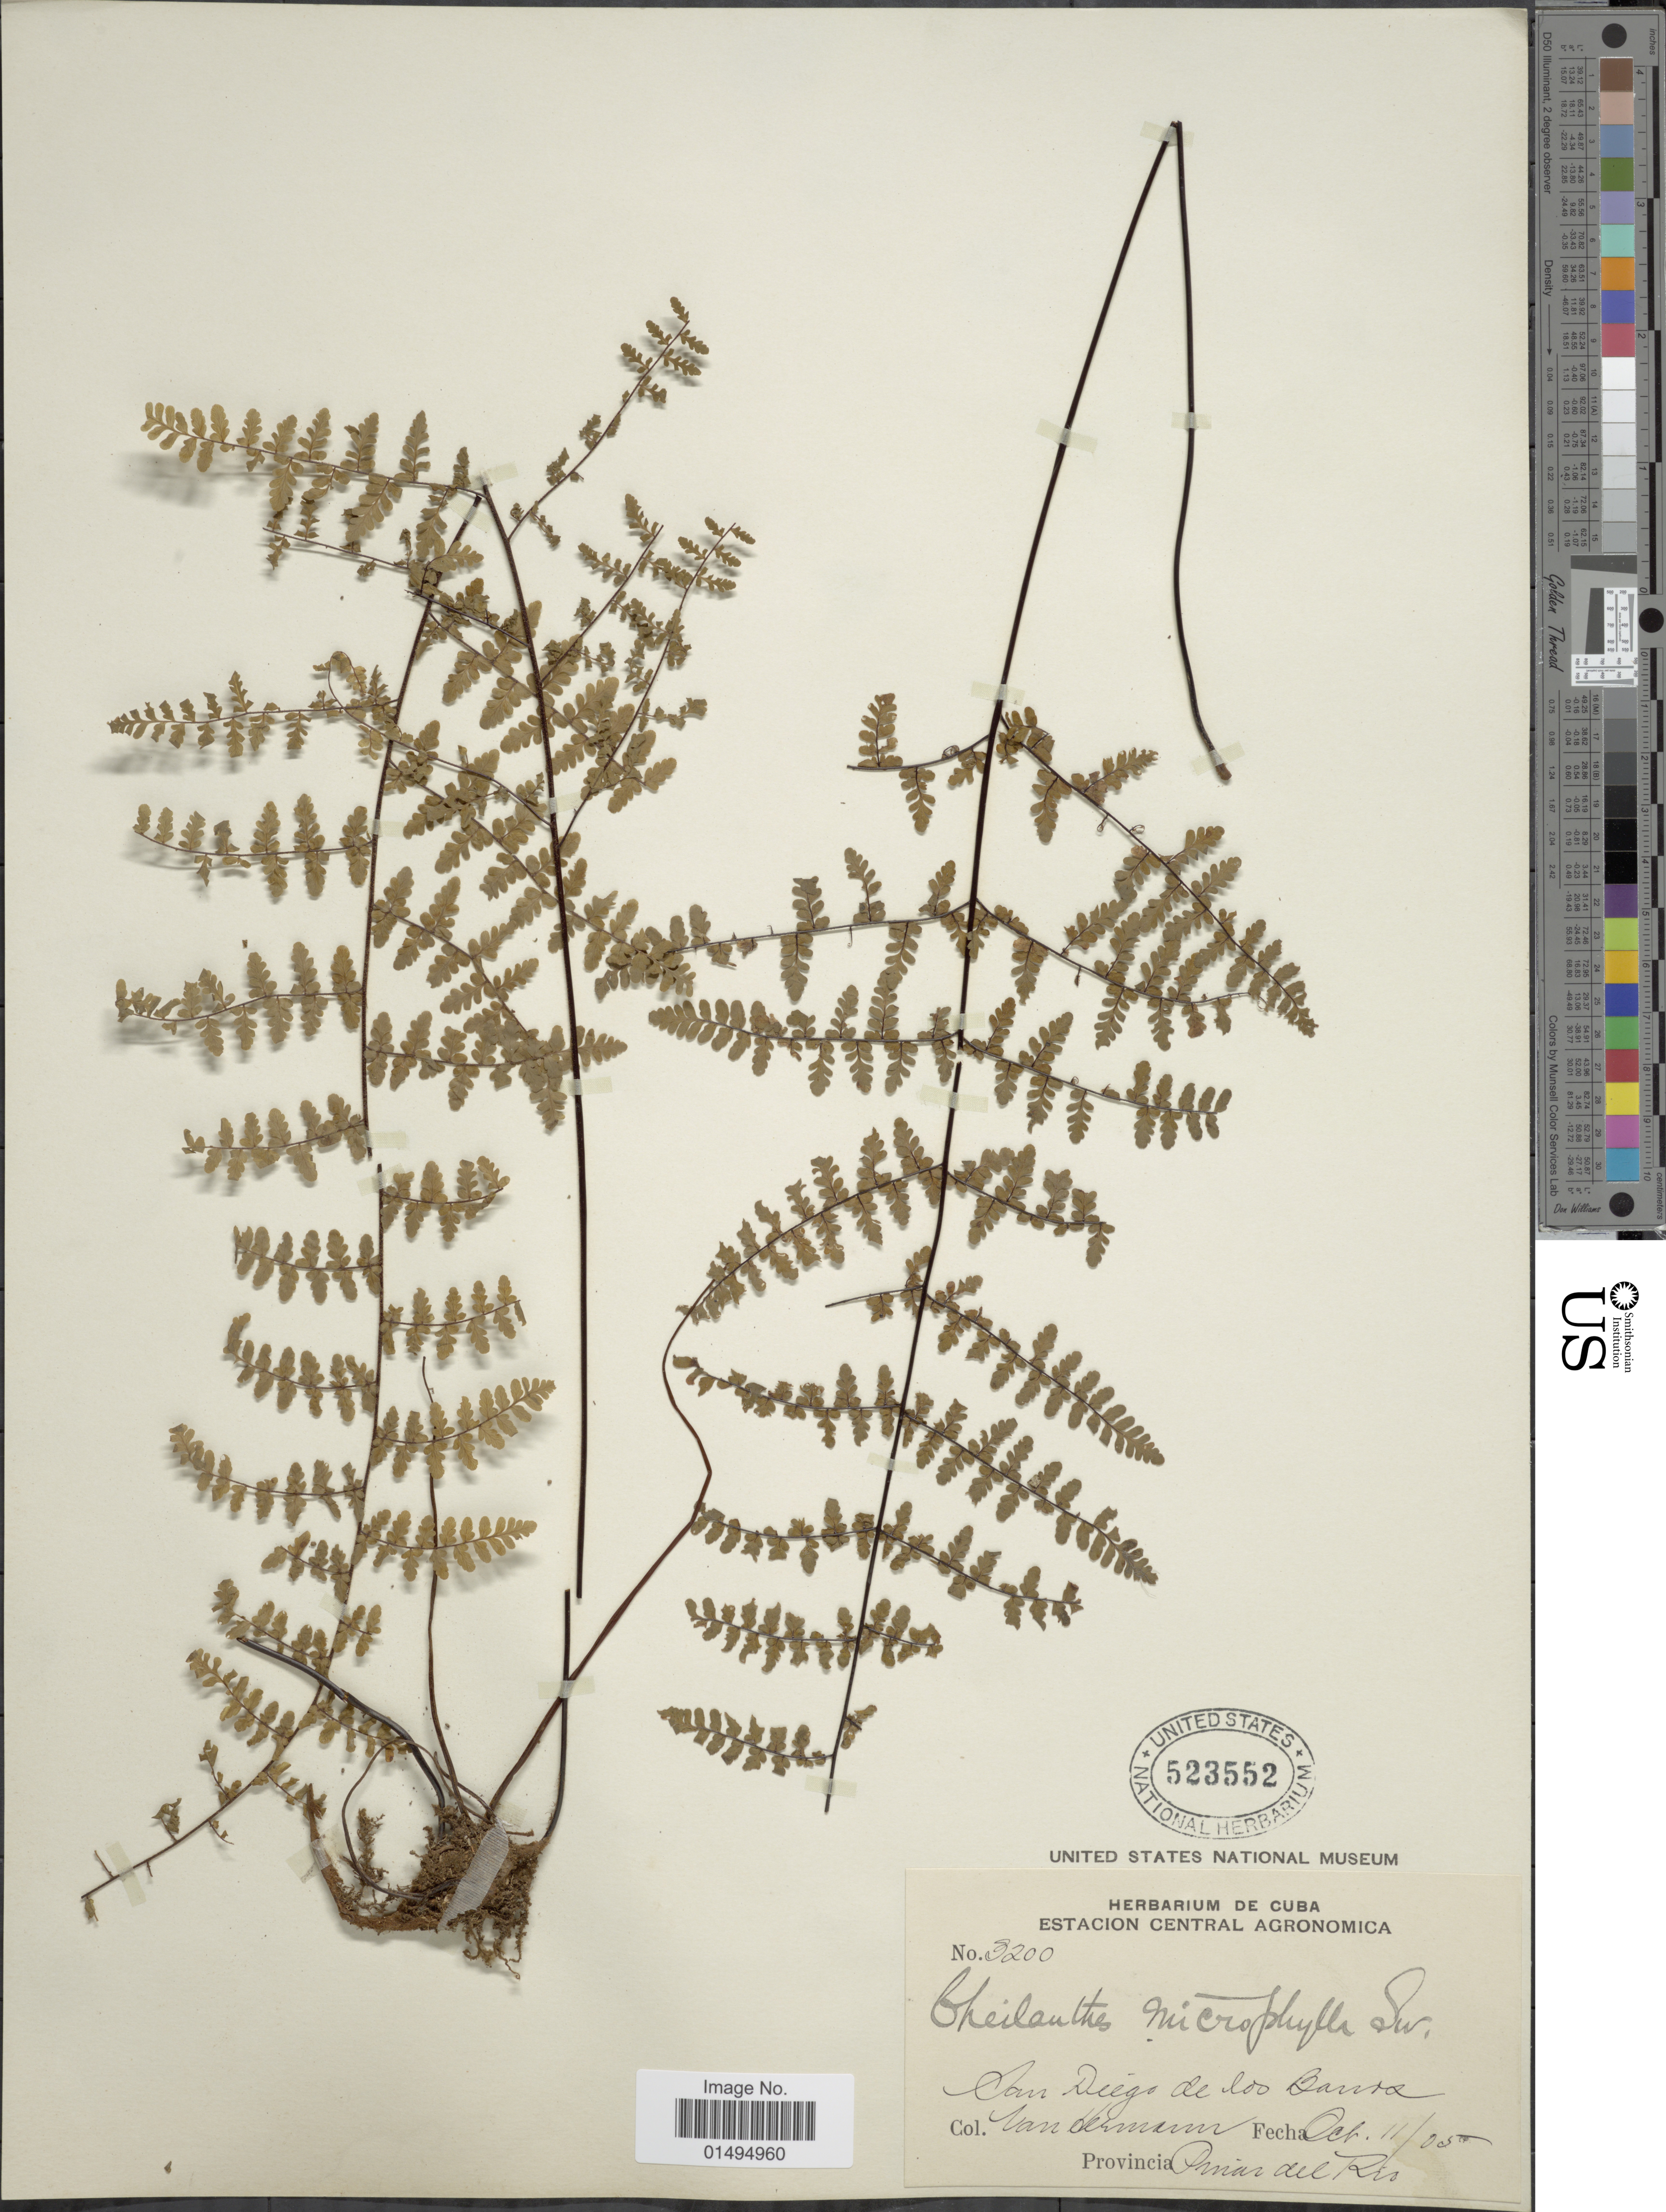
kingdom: Plantae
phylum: Tracheophyta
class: Polypodiopsida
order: Polypodiales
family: Pteridaceae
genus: Myriopteris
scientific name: Myriopteris microphylla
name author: (Sw.) Grusz & Windham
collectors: Van Hermann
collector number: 3200*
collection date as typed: Transcribed d/m/y: 11/10/5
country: Cuba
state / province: Pinar del Río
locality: San Diego de los Banto, Provincia Pinar del Rio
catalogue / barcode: US 323552